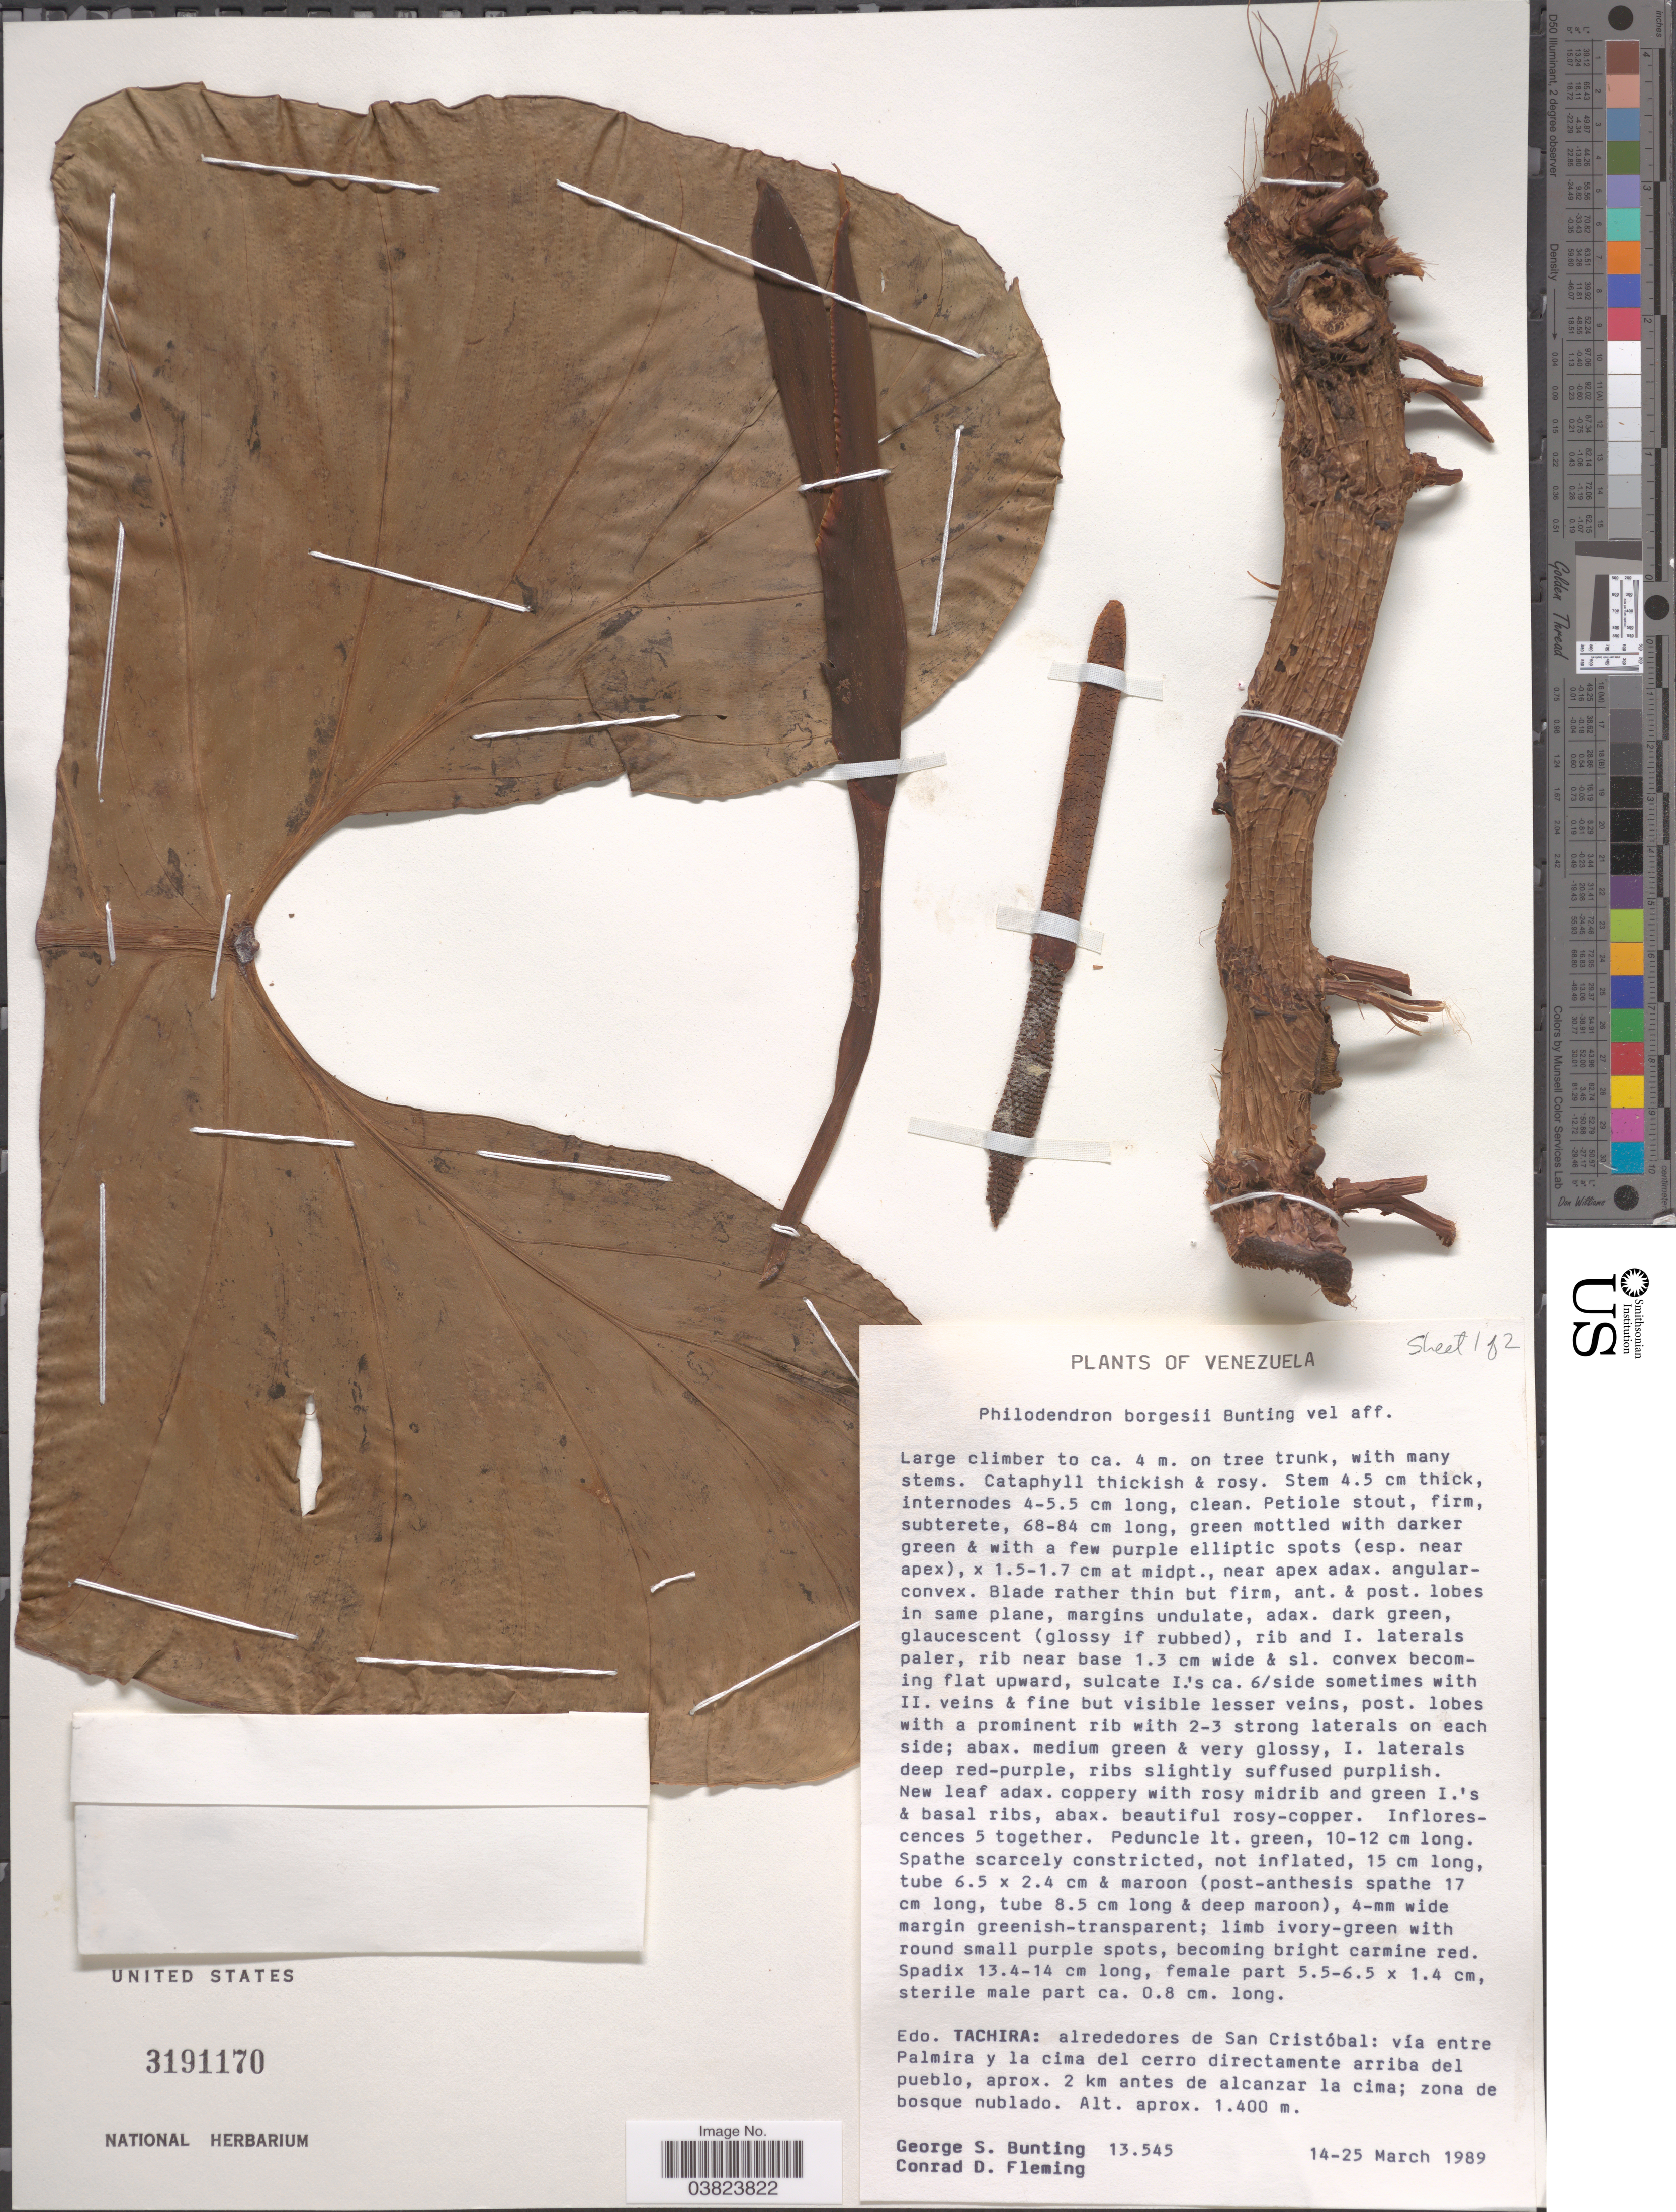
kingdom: Plantae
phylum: Tracheophyta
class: Liliopsida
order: Alismatales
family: Araceae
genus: Philodendron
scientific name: Philodendron borgesii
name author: G.S. Bunting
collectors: G. S. Bunting & C. Fleming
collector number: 13545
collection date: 1989-03-14/1989-03-25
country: Venezuela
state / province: Tachira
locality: Edo. Tachira: alrededores de San Cristóbal: vía entre Palmira y la cima del cerro directamente arriba del pueblo, aprox. 2 km antes de alcanzar la cima; zona de bosque nublado.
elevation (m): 1400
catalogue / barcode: US 3191170